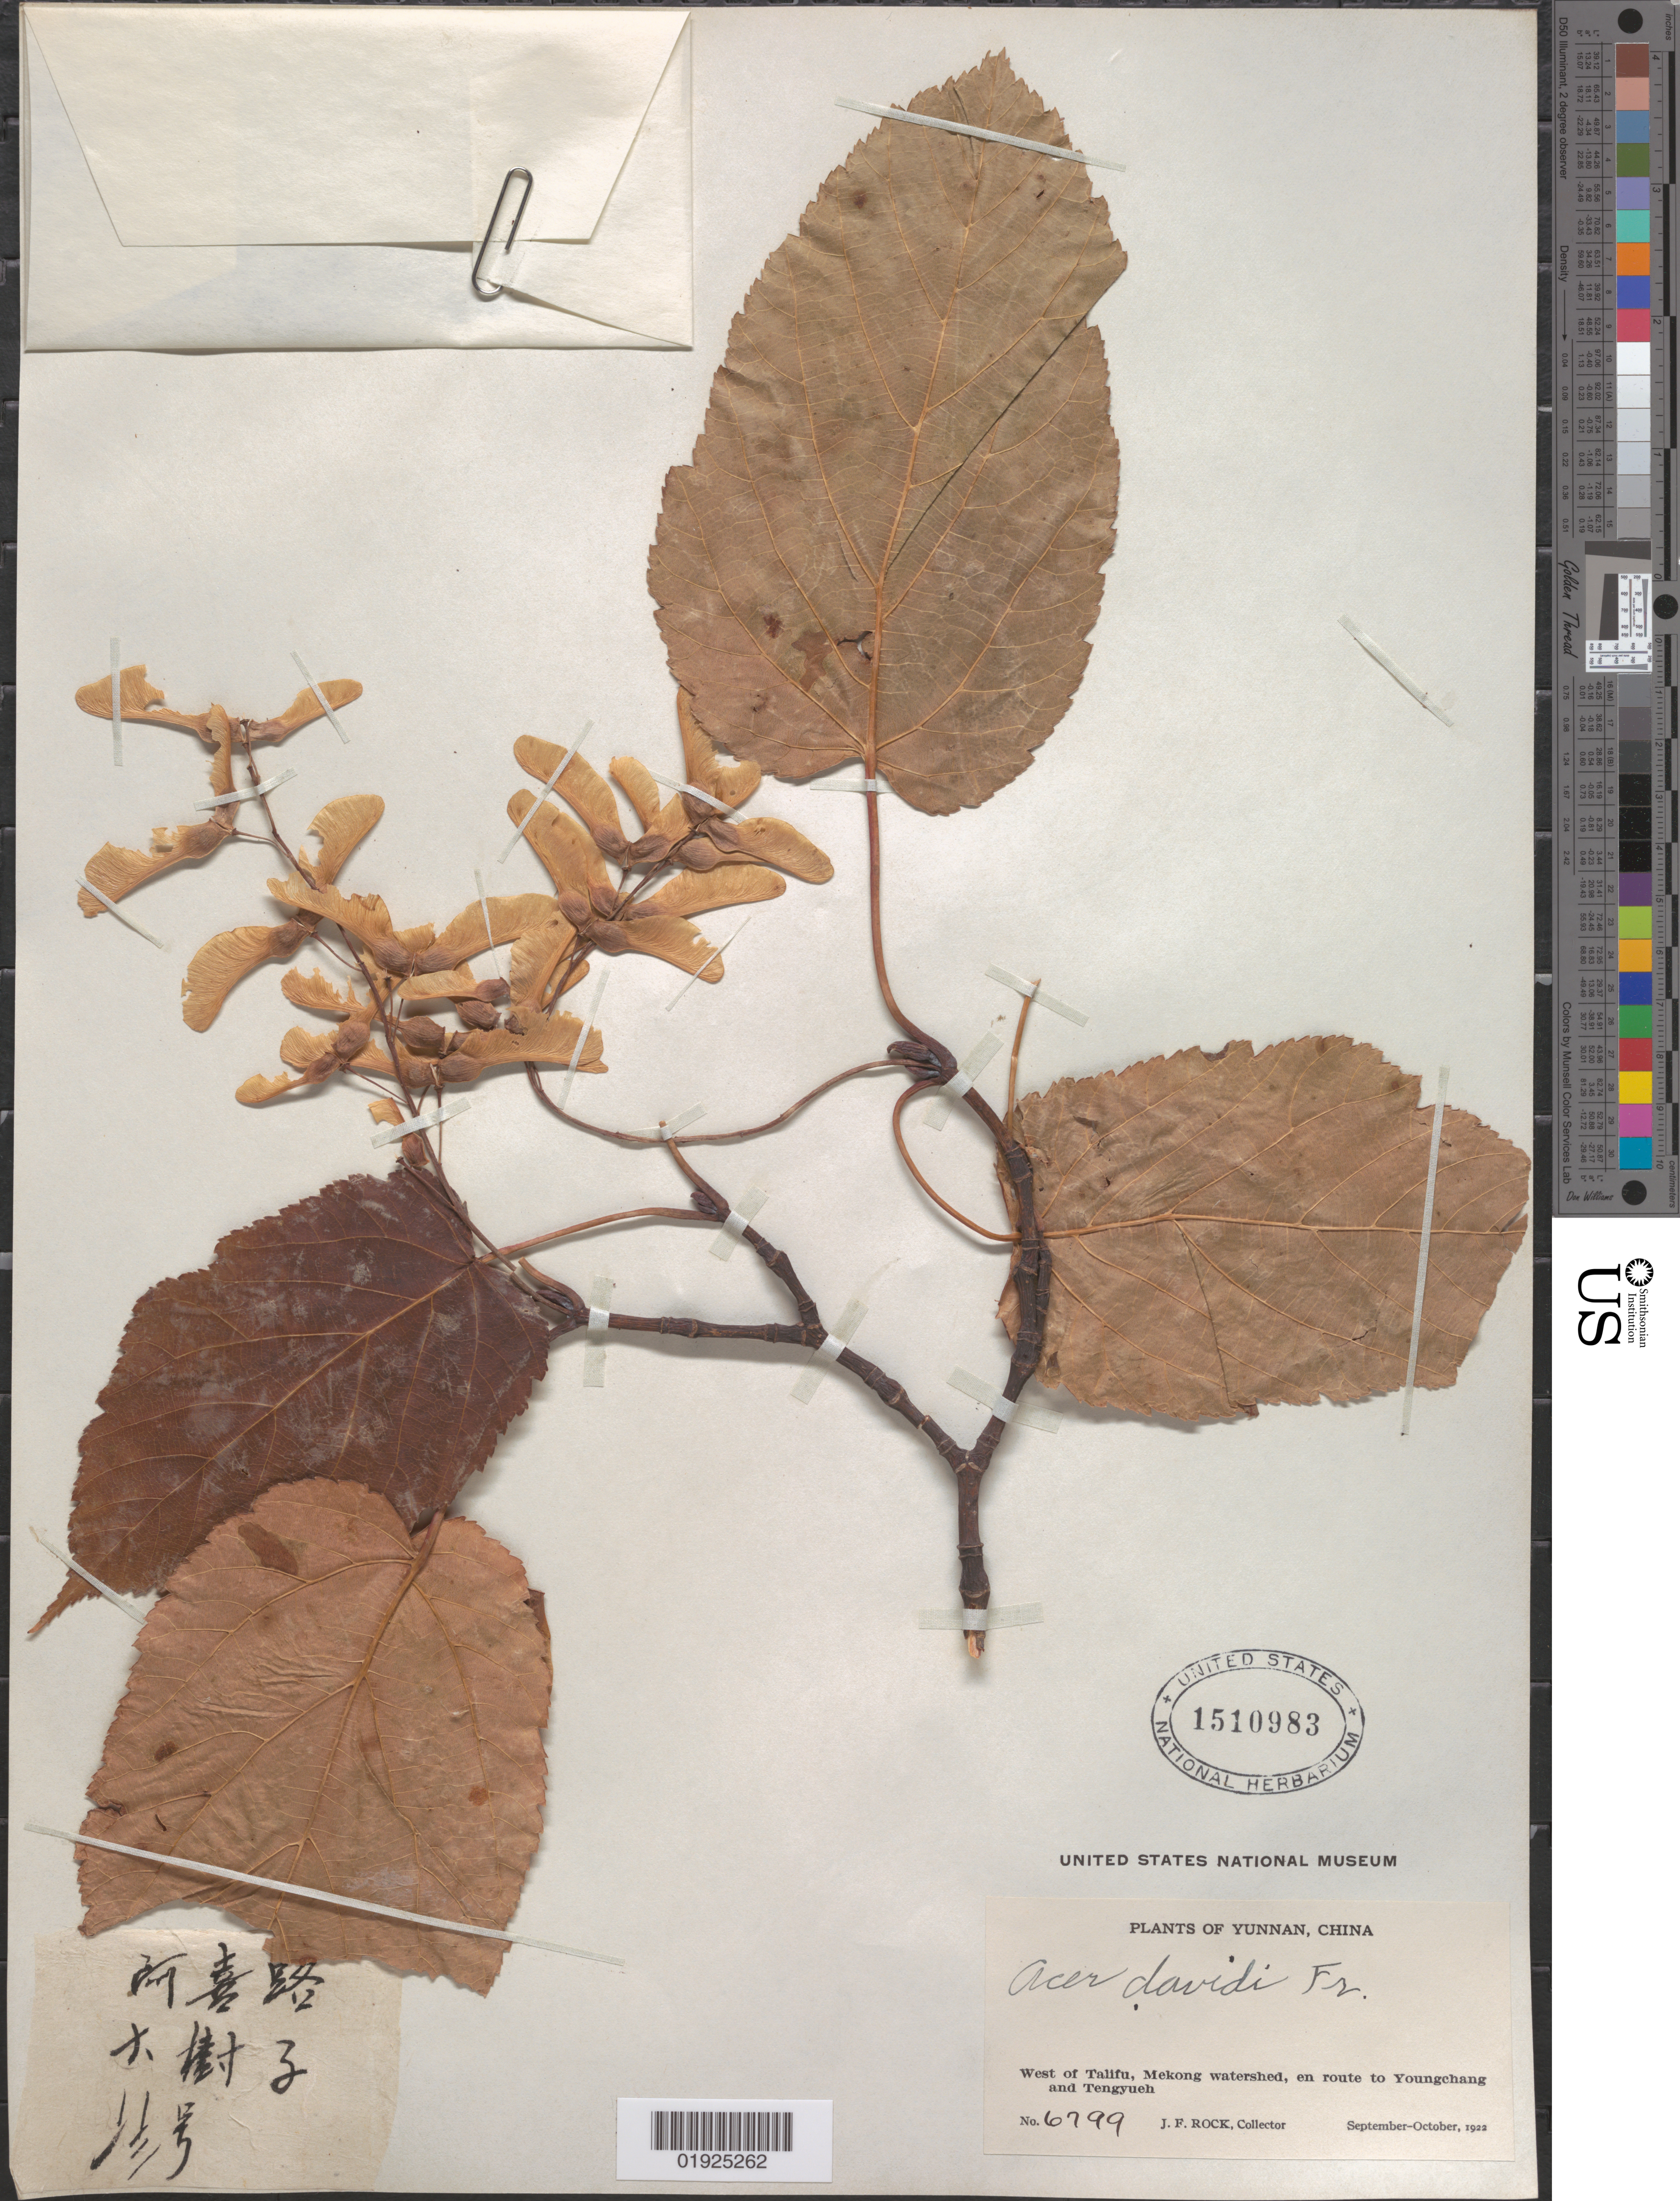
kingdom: Plantae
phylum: Tracheophyta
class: Magnoliopsida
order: Sapindales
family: Sapindaceae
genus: Acer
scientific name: Acer sikkimense subsp. davidii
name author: (Franch.) Wesm.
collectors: J. F. Rock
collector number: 6799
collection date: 1922-09/1922-10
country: China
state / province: Yunnan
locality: West of Talifu, Mekong watershed, en route to Youngchang and Tengyueh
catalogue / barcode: US 1510983